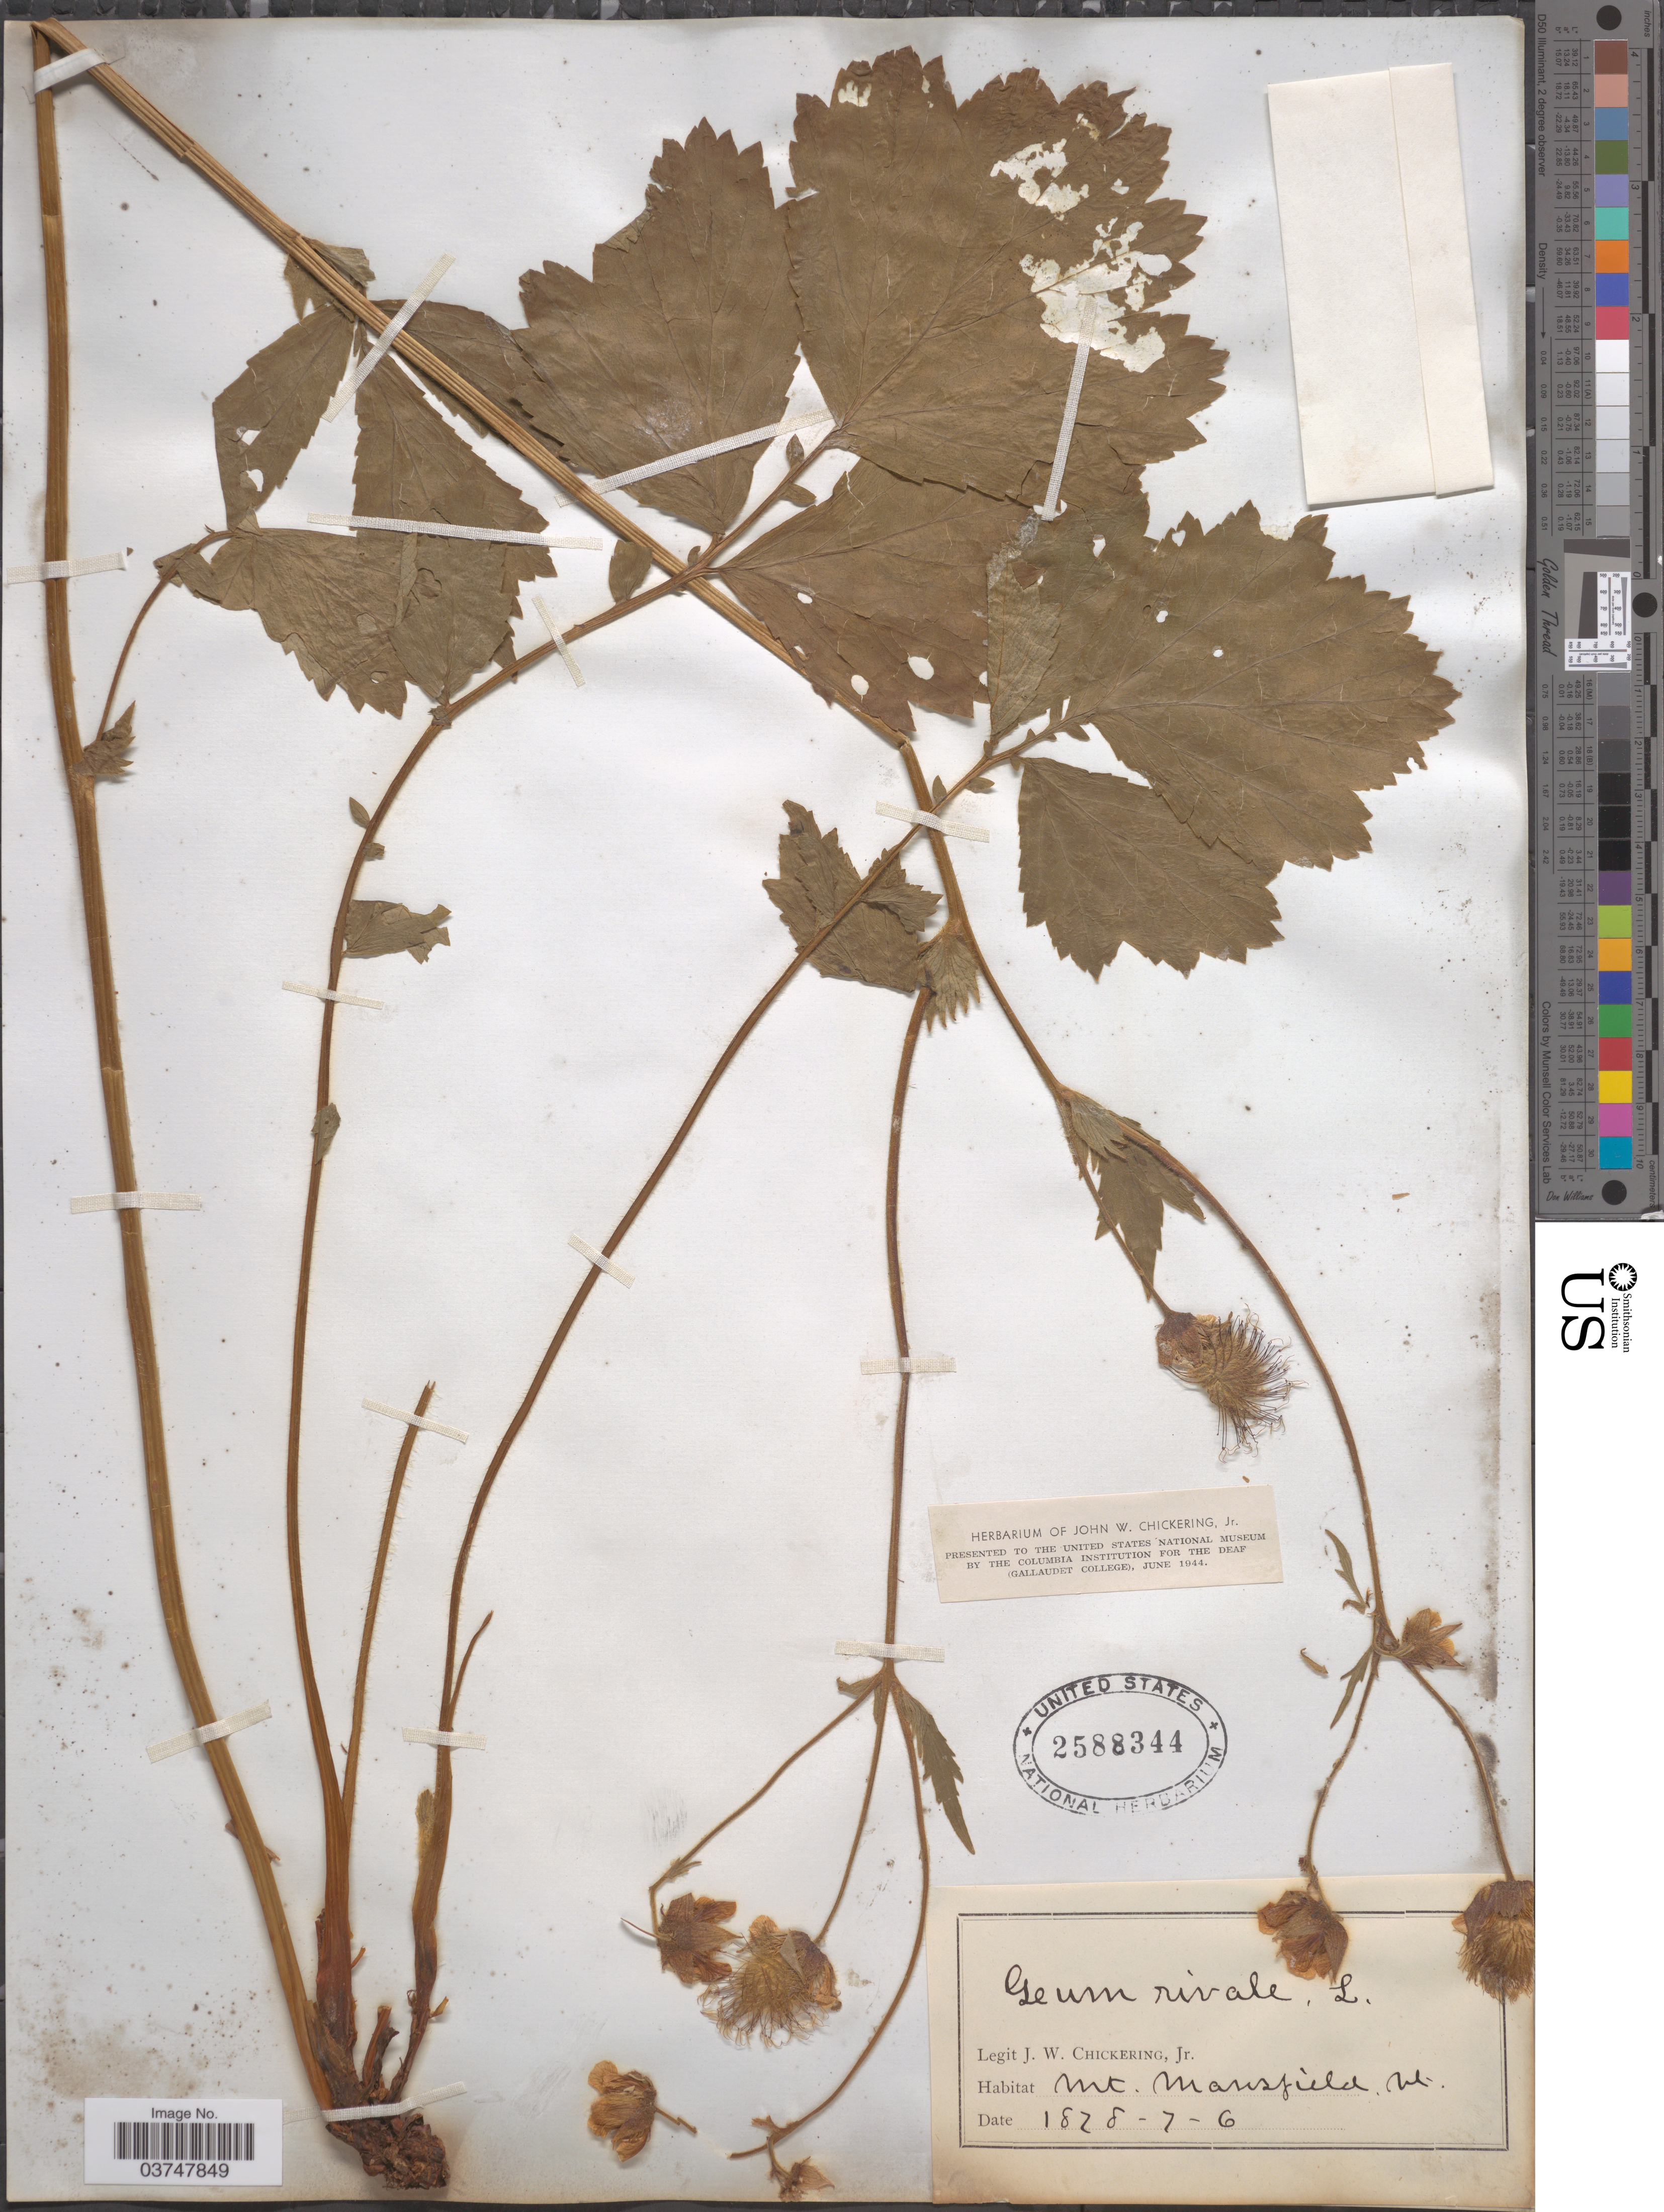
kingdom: Plantae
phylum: Tracheophyta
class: Magnoliopsida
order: Rosales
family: Rosaceae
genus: Geum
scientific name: Geum rivale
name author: L.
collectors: J. W. Chickering Jr.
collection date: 1828-07-06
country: United States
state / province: Vermont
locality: Mt. Mansfield.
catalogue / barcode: US 2588344